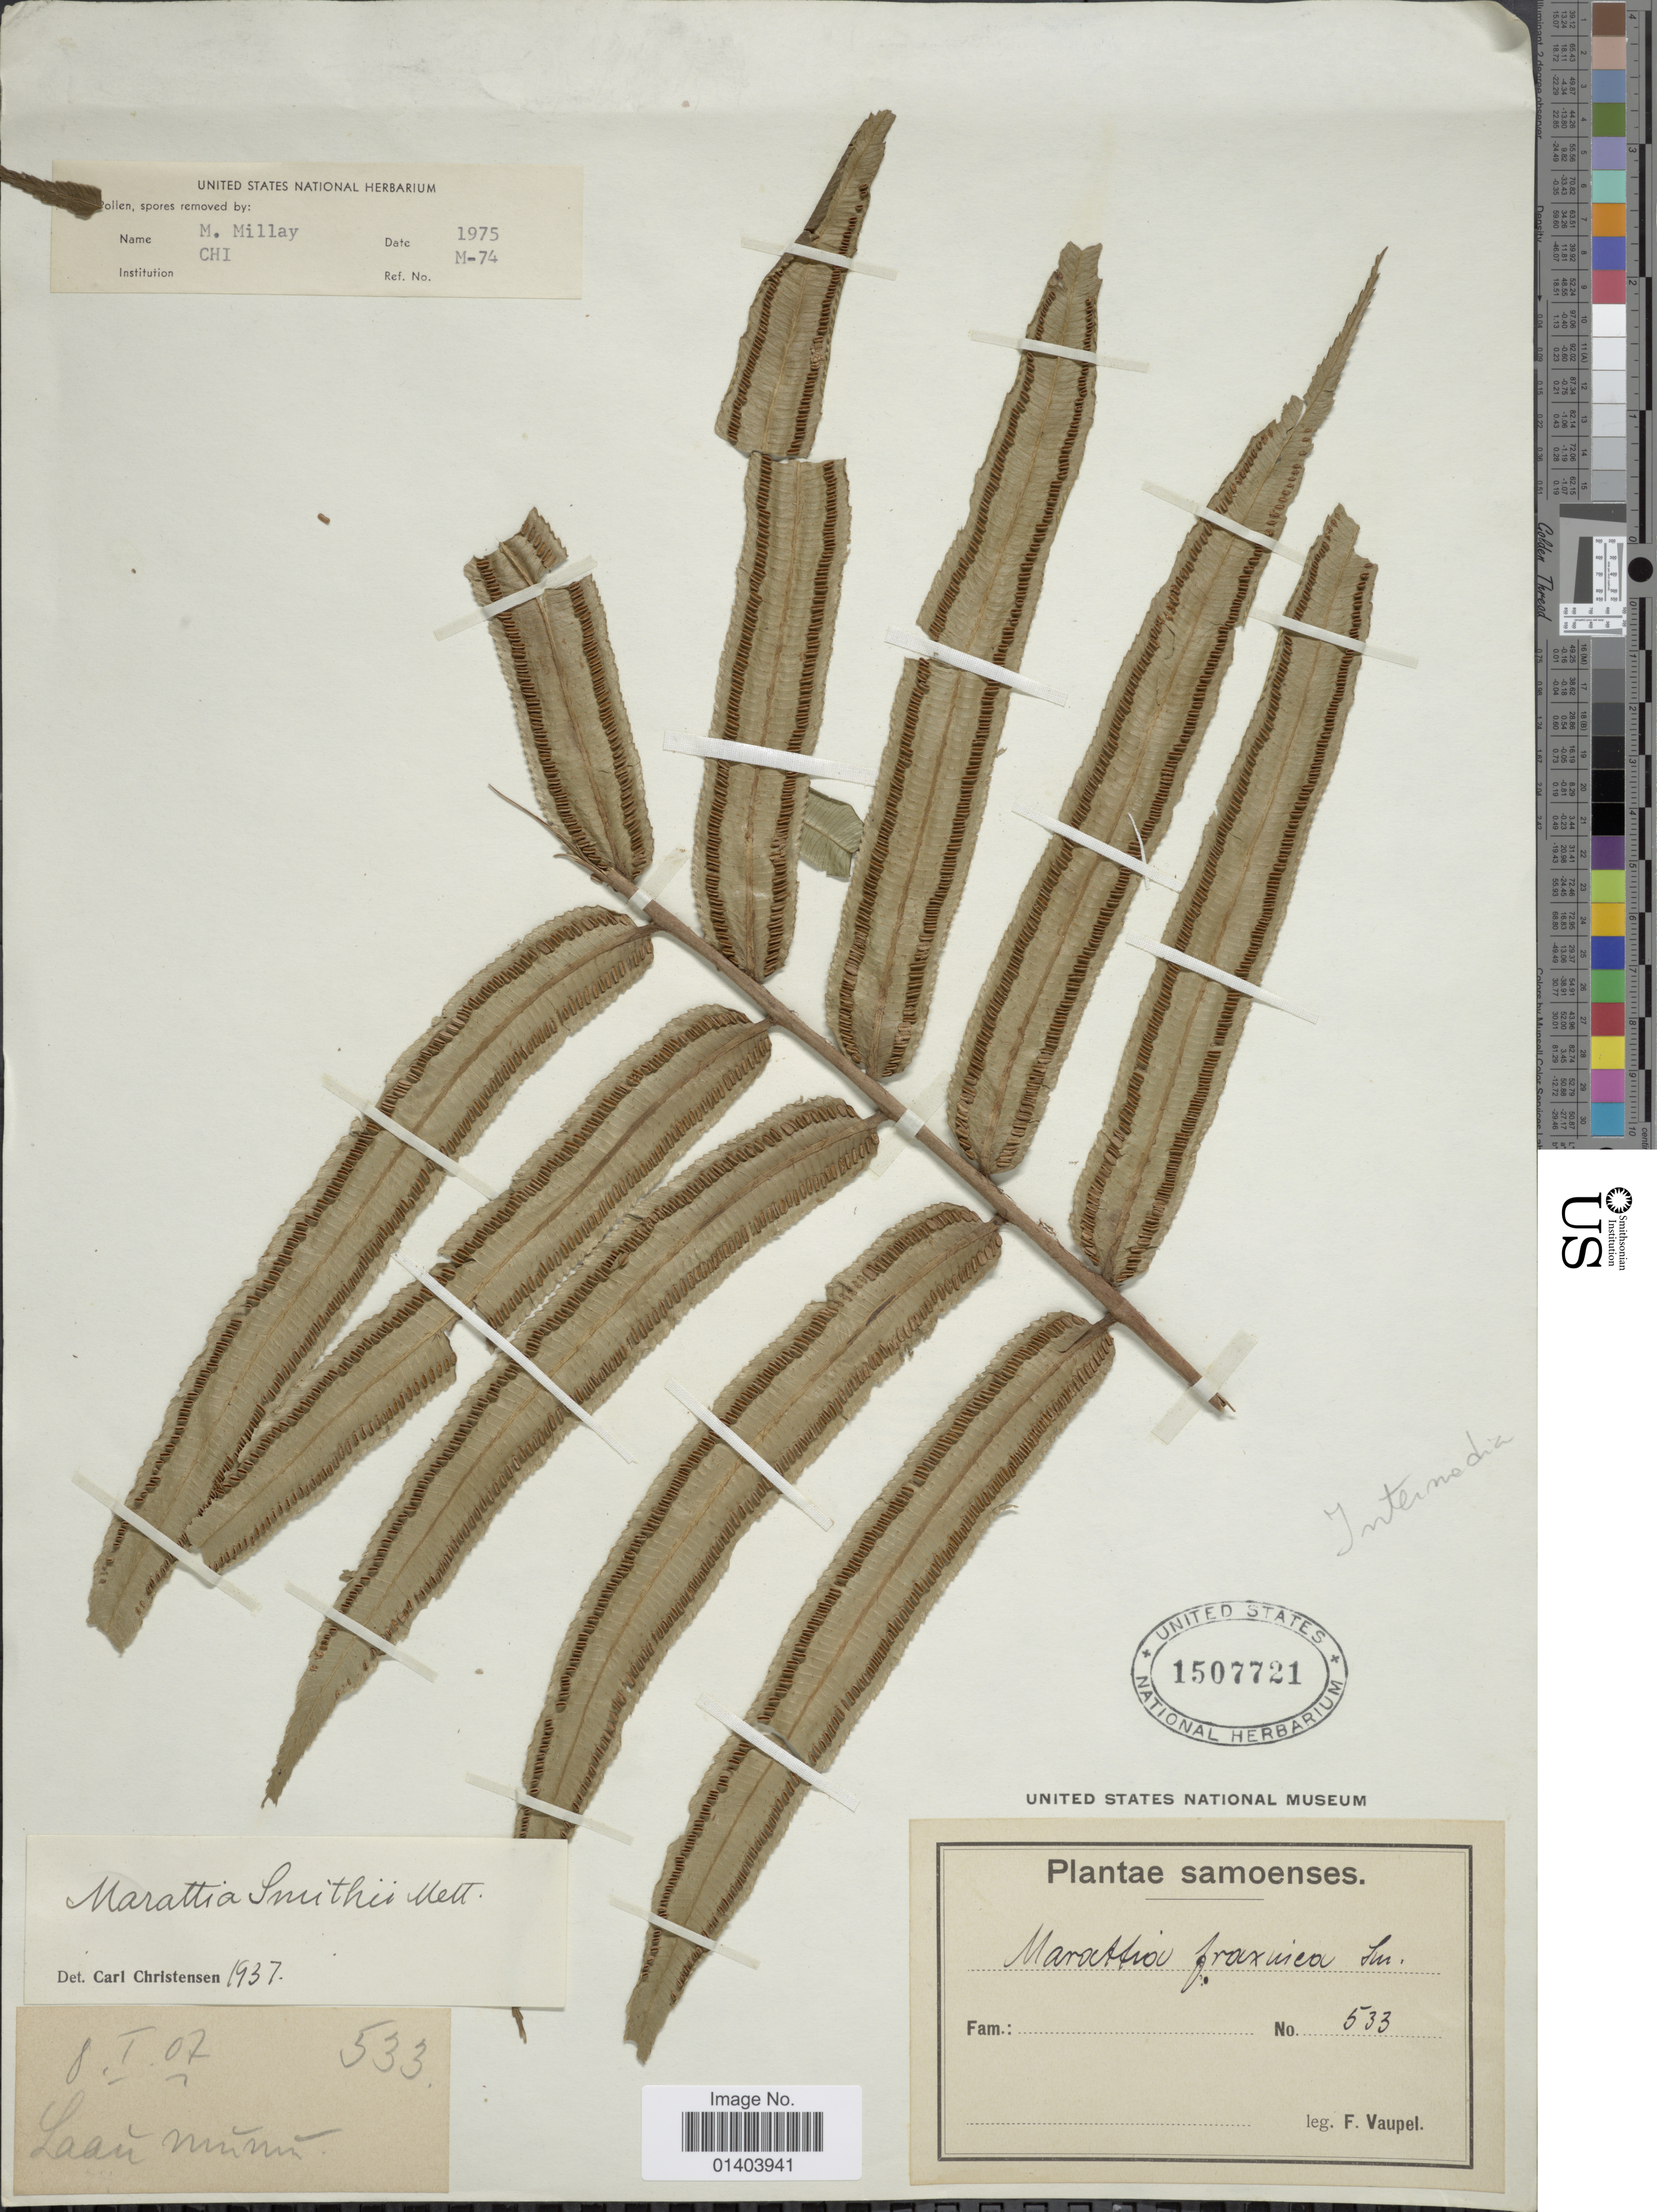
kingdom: Plantae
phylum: Tracheophyta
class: Polypodiopsida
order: Marattiales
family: Marattiaceae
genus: Ptisana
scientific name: Ptisana smithii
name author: (Mett. ex Kuhn) Murdock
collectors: F. Vaupel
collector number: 533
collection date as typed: Transcribed d/m/y: 8/1/7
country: Samoa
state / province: Gaga'emauga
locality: Samoenses. Laan Minin. [interpreted]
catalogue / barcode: US 1507721